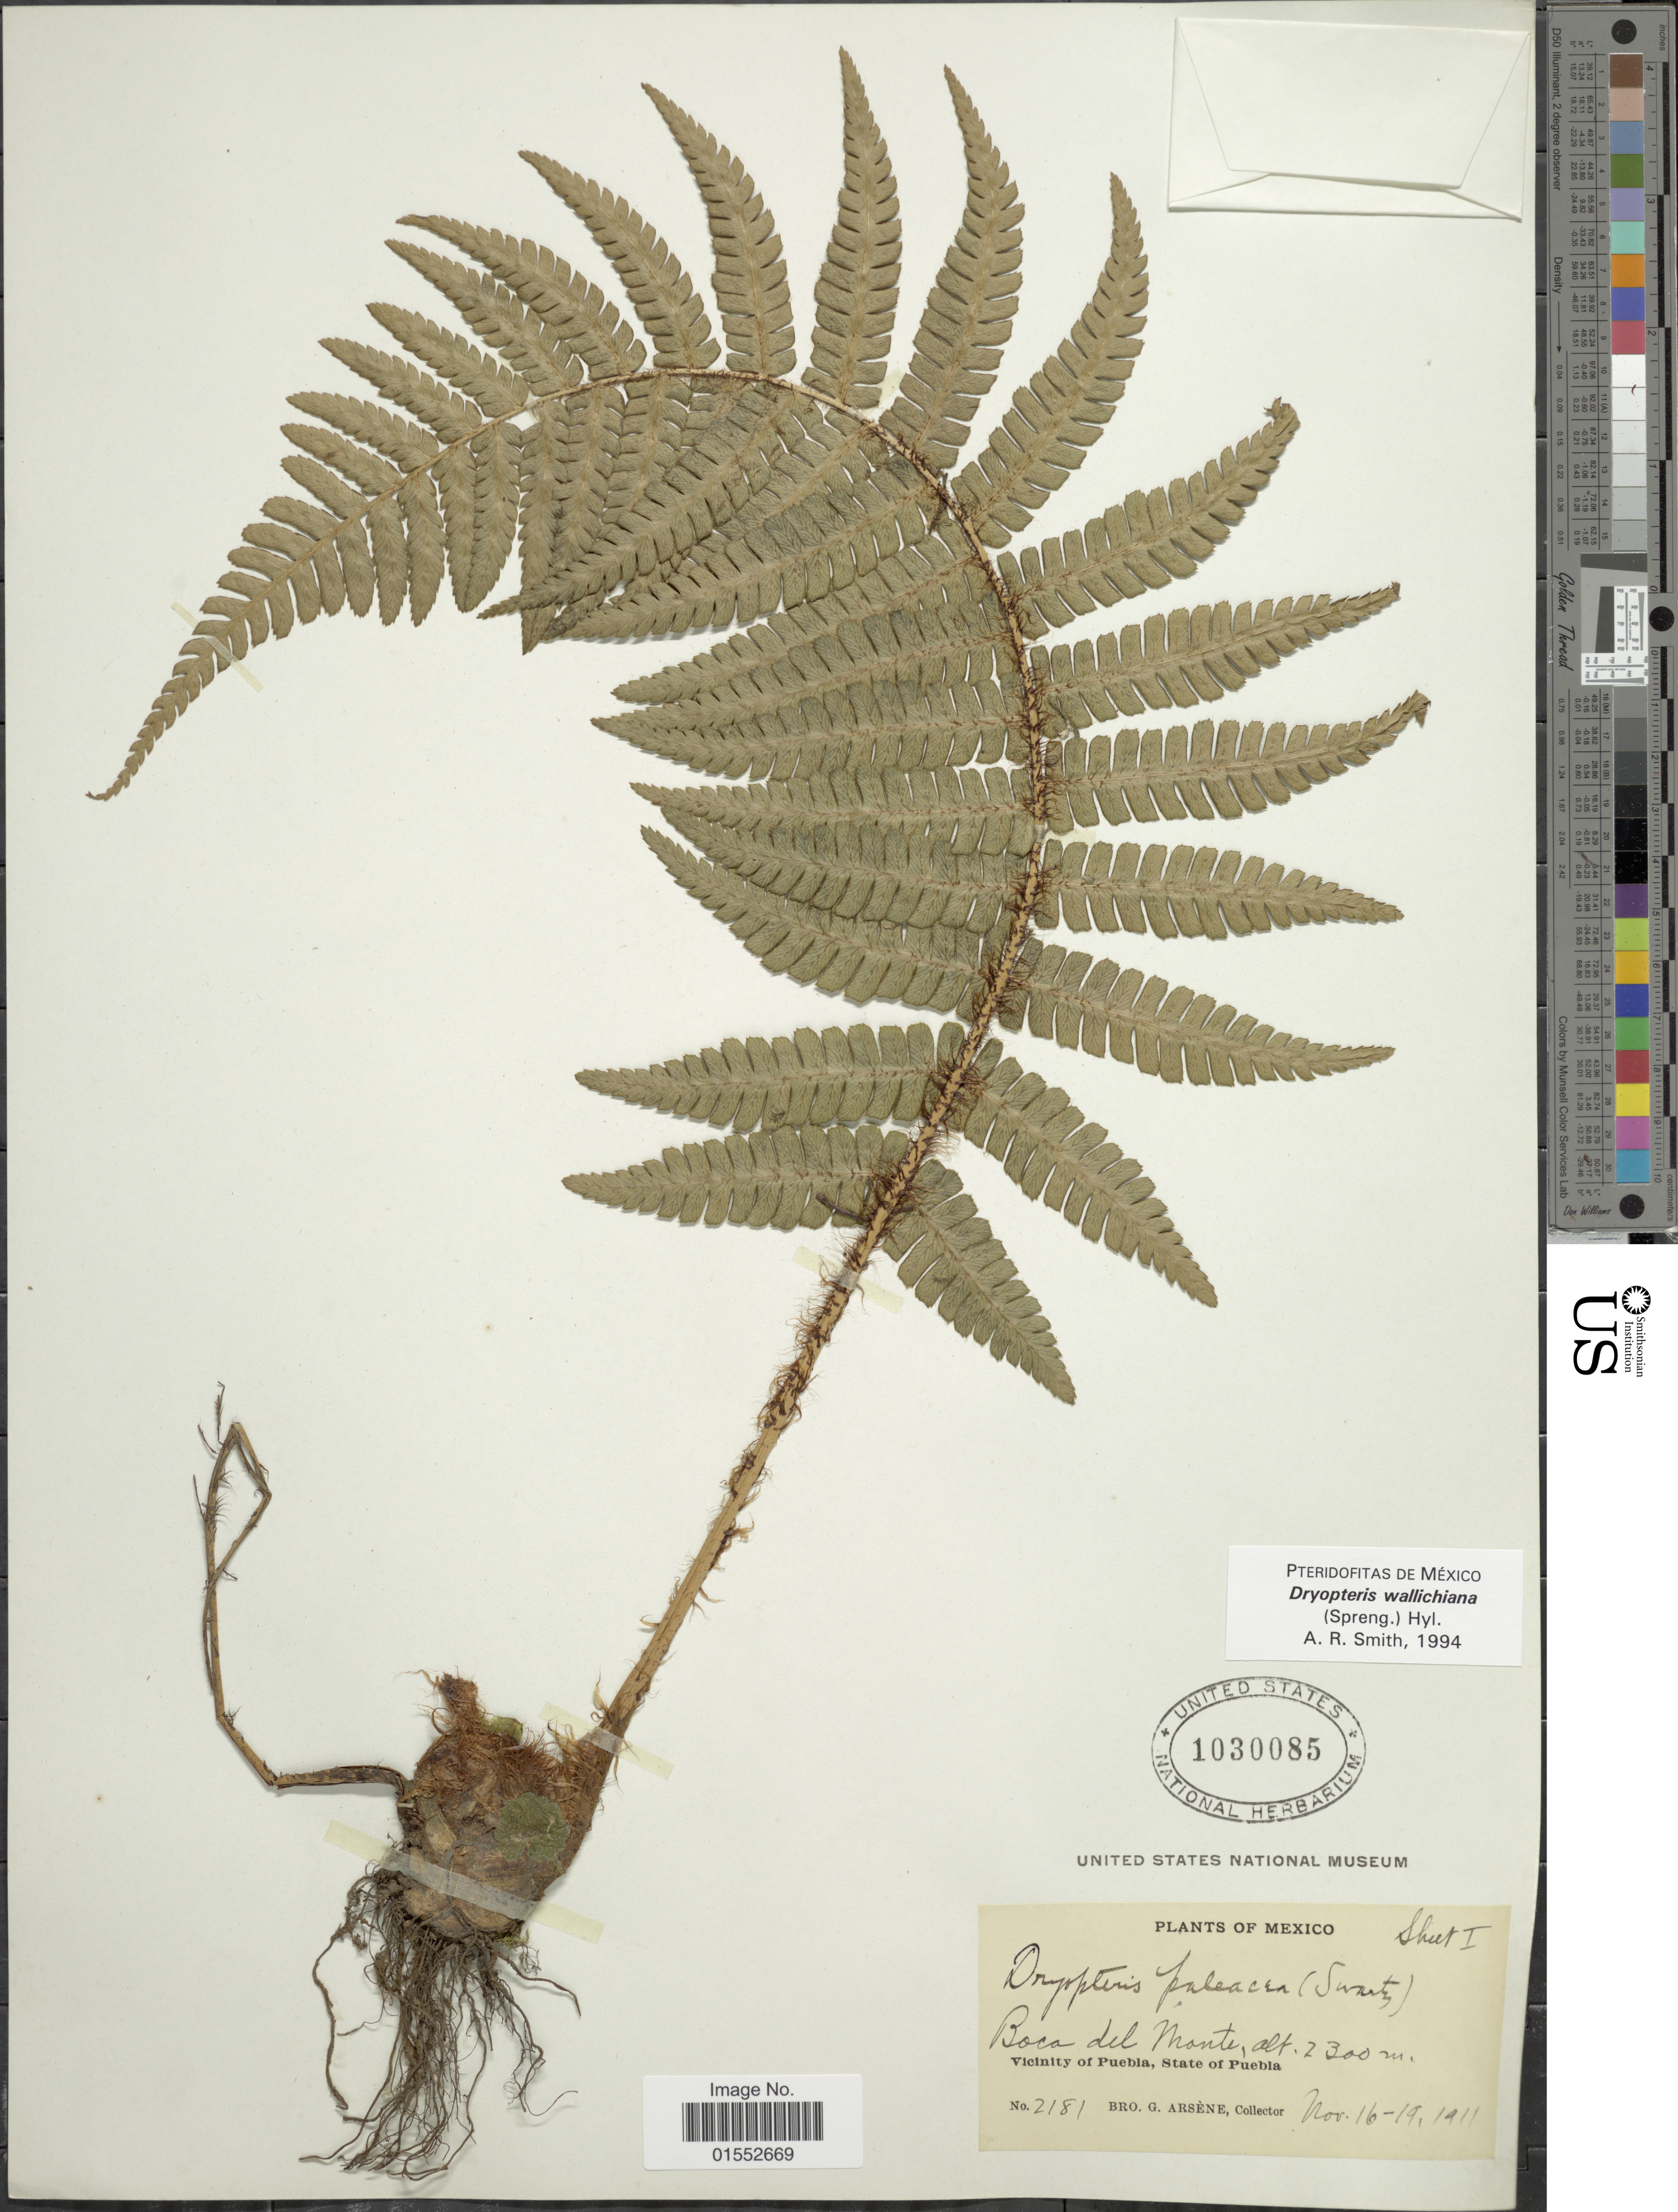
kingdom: Plantae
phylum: Tracheophyta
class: Polypodiopsida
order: Polypodiales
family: Dryopteridaceae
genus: Dryopteris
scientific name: Dryopteris wallichiana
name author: (Spreng.) Hyl.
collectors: Bro. G. Arsène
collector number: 2181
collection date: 1911-11-16/1911-11-19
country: Mexico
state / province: Puebla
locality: Boca del Monte, Vicinity of Puebla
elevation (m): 2300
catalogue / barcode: US 1030085